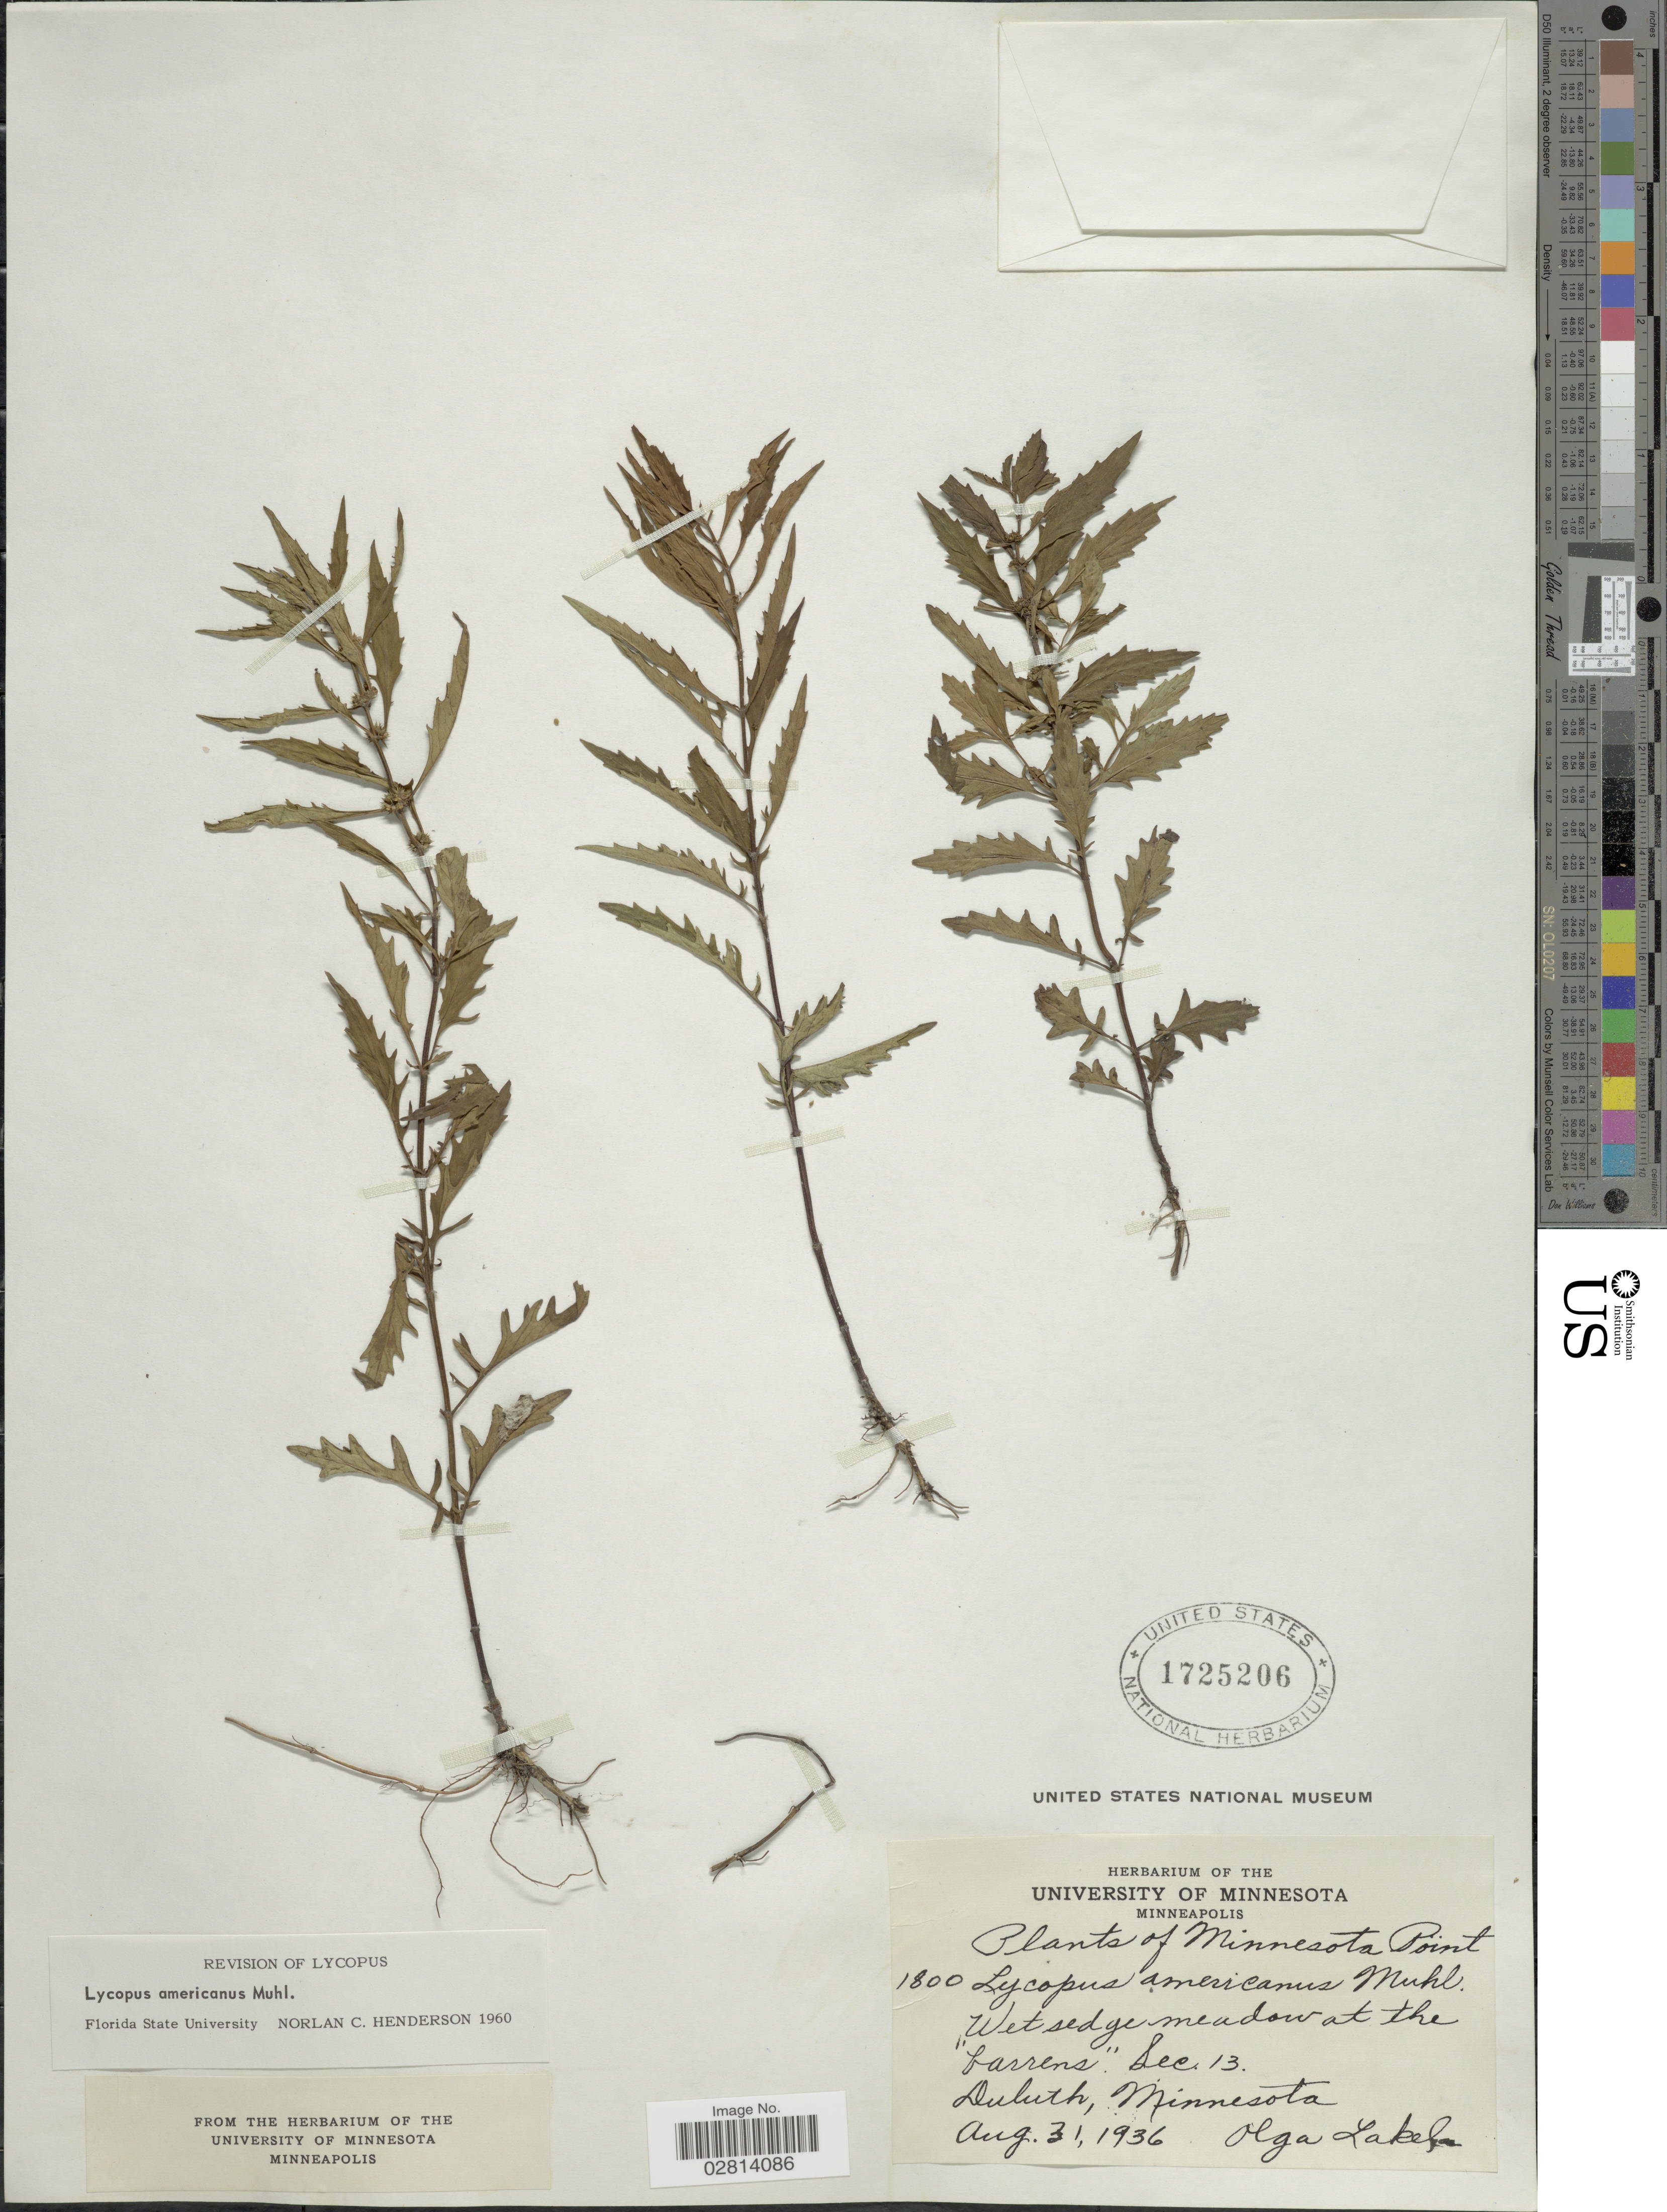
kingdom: Plantae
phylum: Tracheophyta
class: Magnoliopsida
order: Lamiales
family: Lamiaceae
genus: Lycopus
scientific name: Lycopus americanus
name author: Muhl. ex W.P.C. Barton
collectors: O. K. Lakela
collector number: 1800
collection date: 1936-08-31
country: United States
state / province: Minnesota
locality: Minnesota Point, Wet sedge meadow at the "barrens" Sec. 13, Duluth.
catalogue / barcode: US 1725206